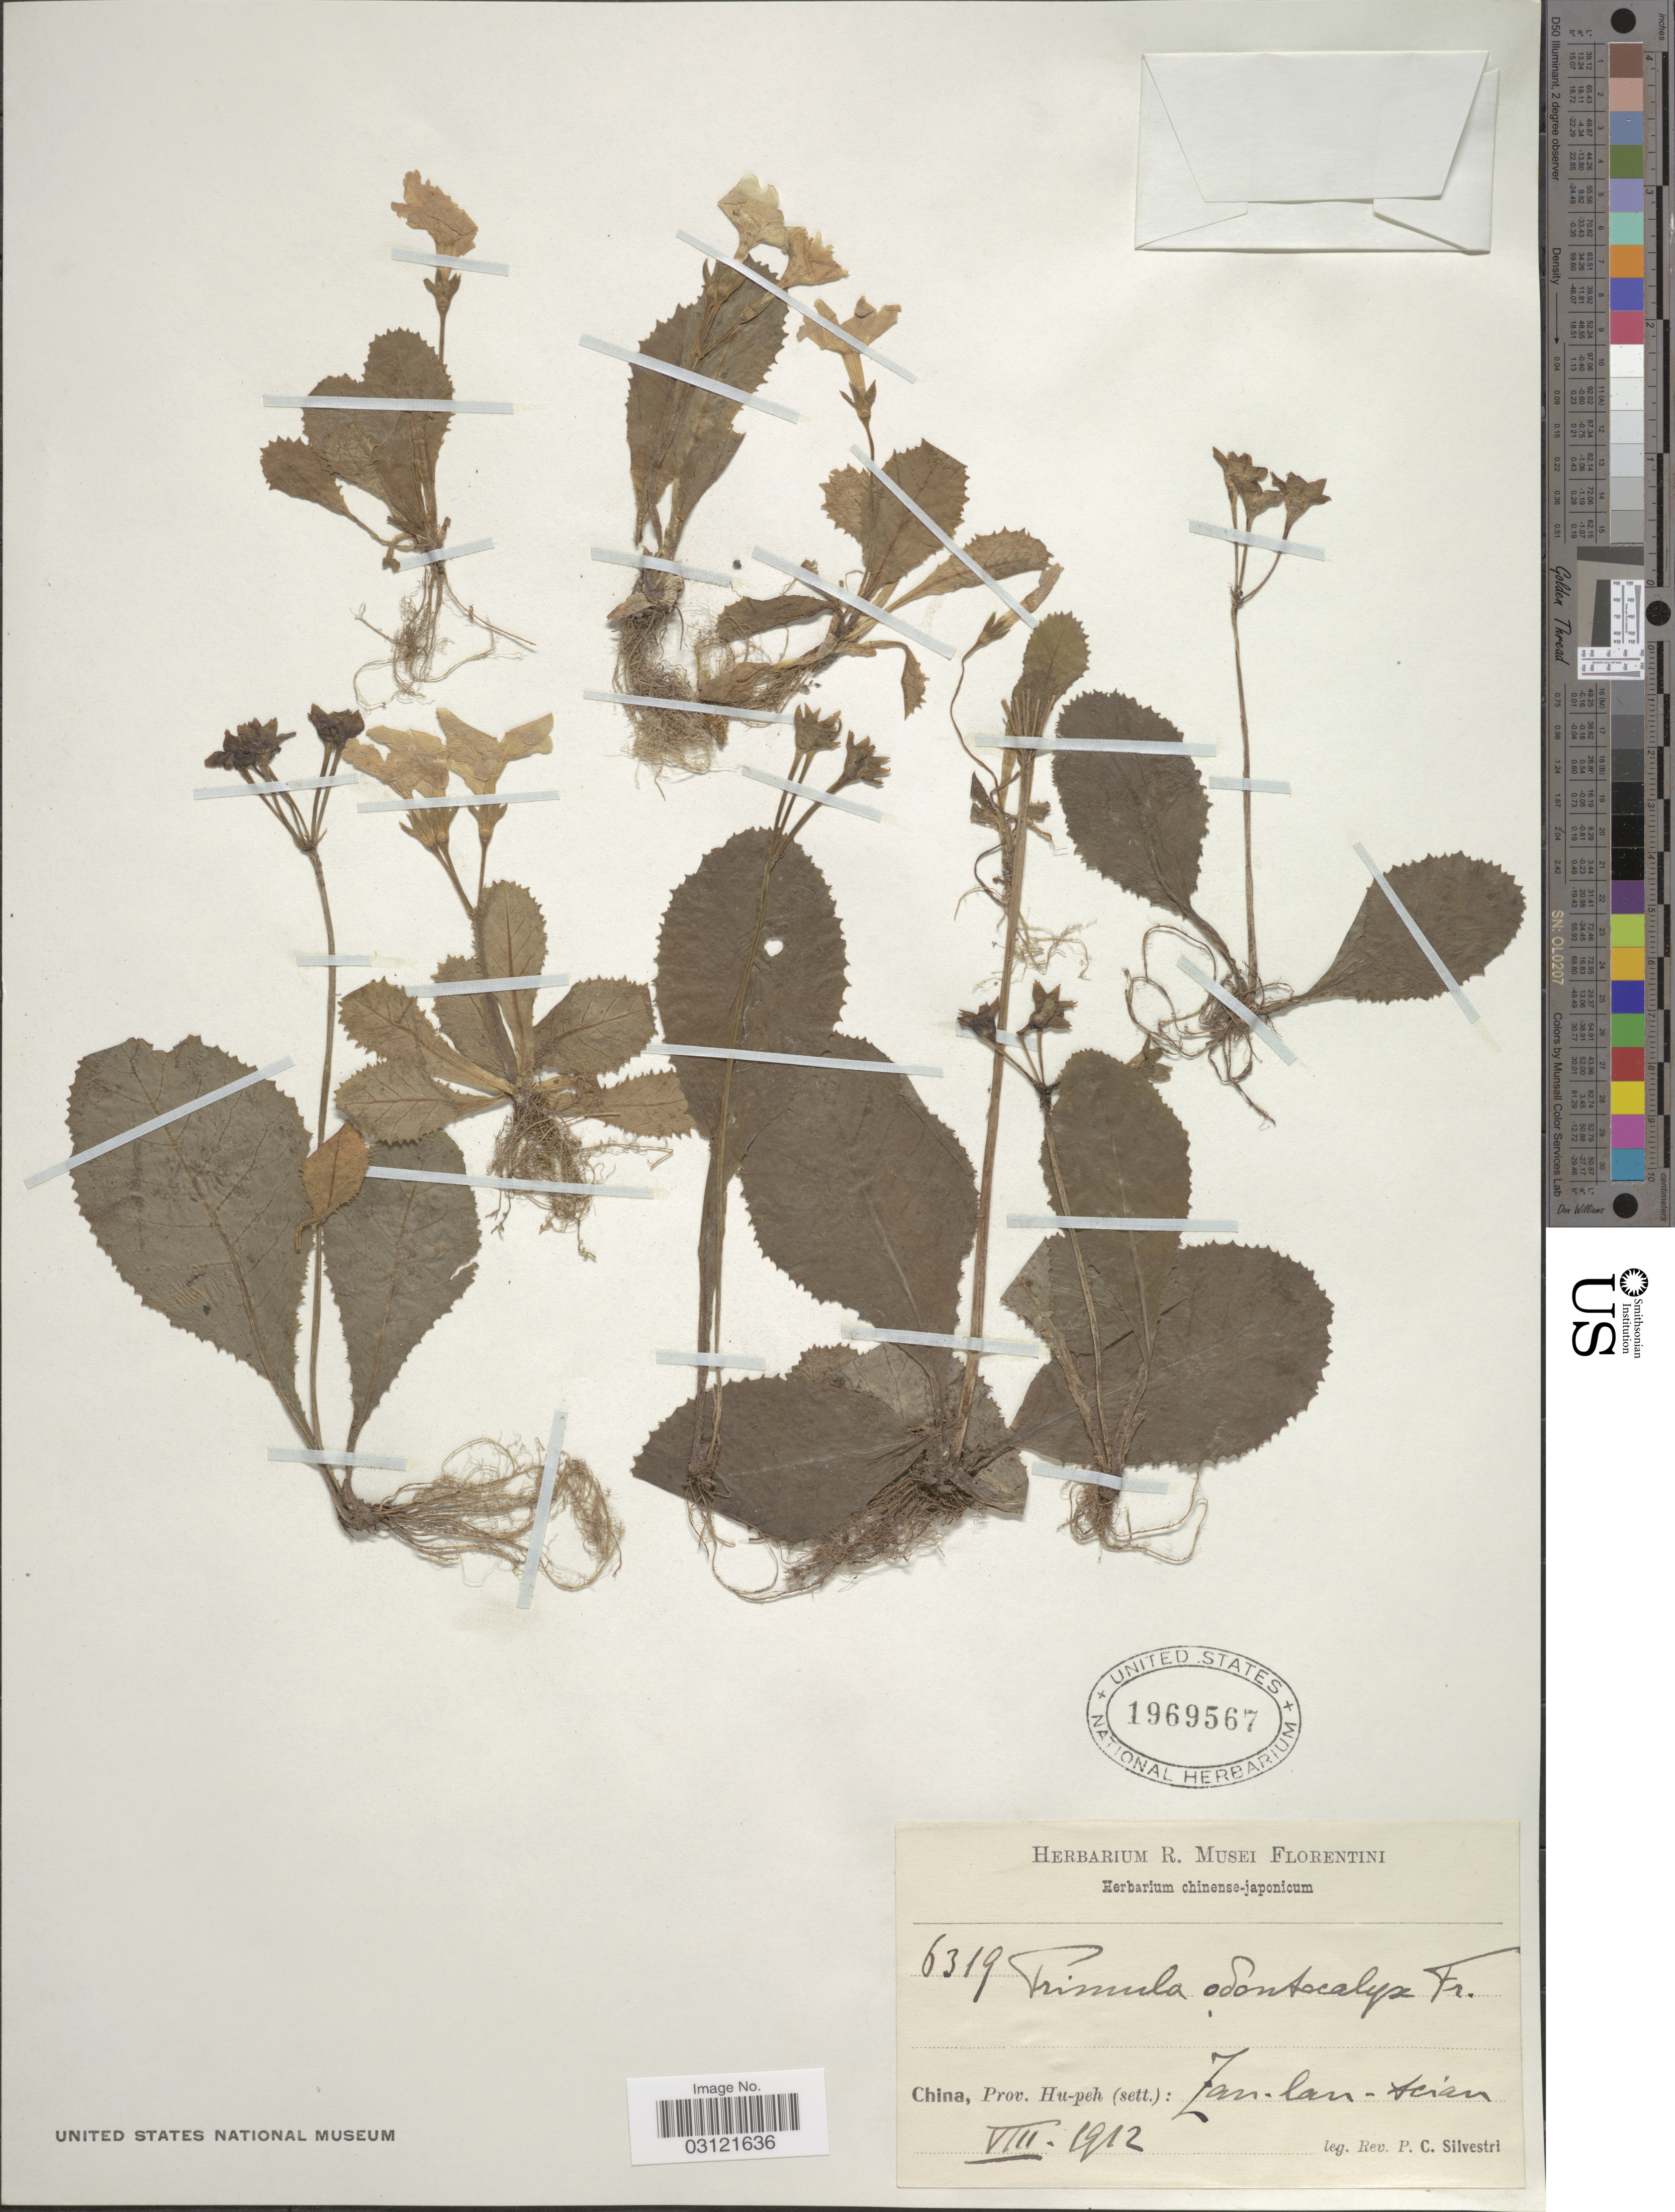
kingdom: Plantae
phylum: Tracheophyta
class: Magnoliopsida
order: Ericales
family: Primulaceae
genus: Primula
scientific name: Primula odontocalyx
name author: (Franch.) Pax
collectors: P. Silvestri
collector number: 6319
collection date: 1912-08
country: China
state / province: Hubei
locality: Prov. Hu-peh (sett.): Zan-lan-scian.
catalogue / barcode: US 1969567